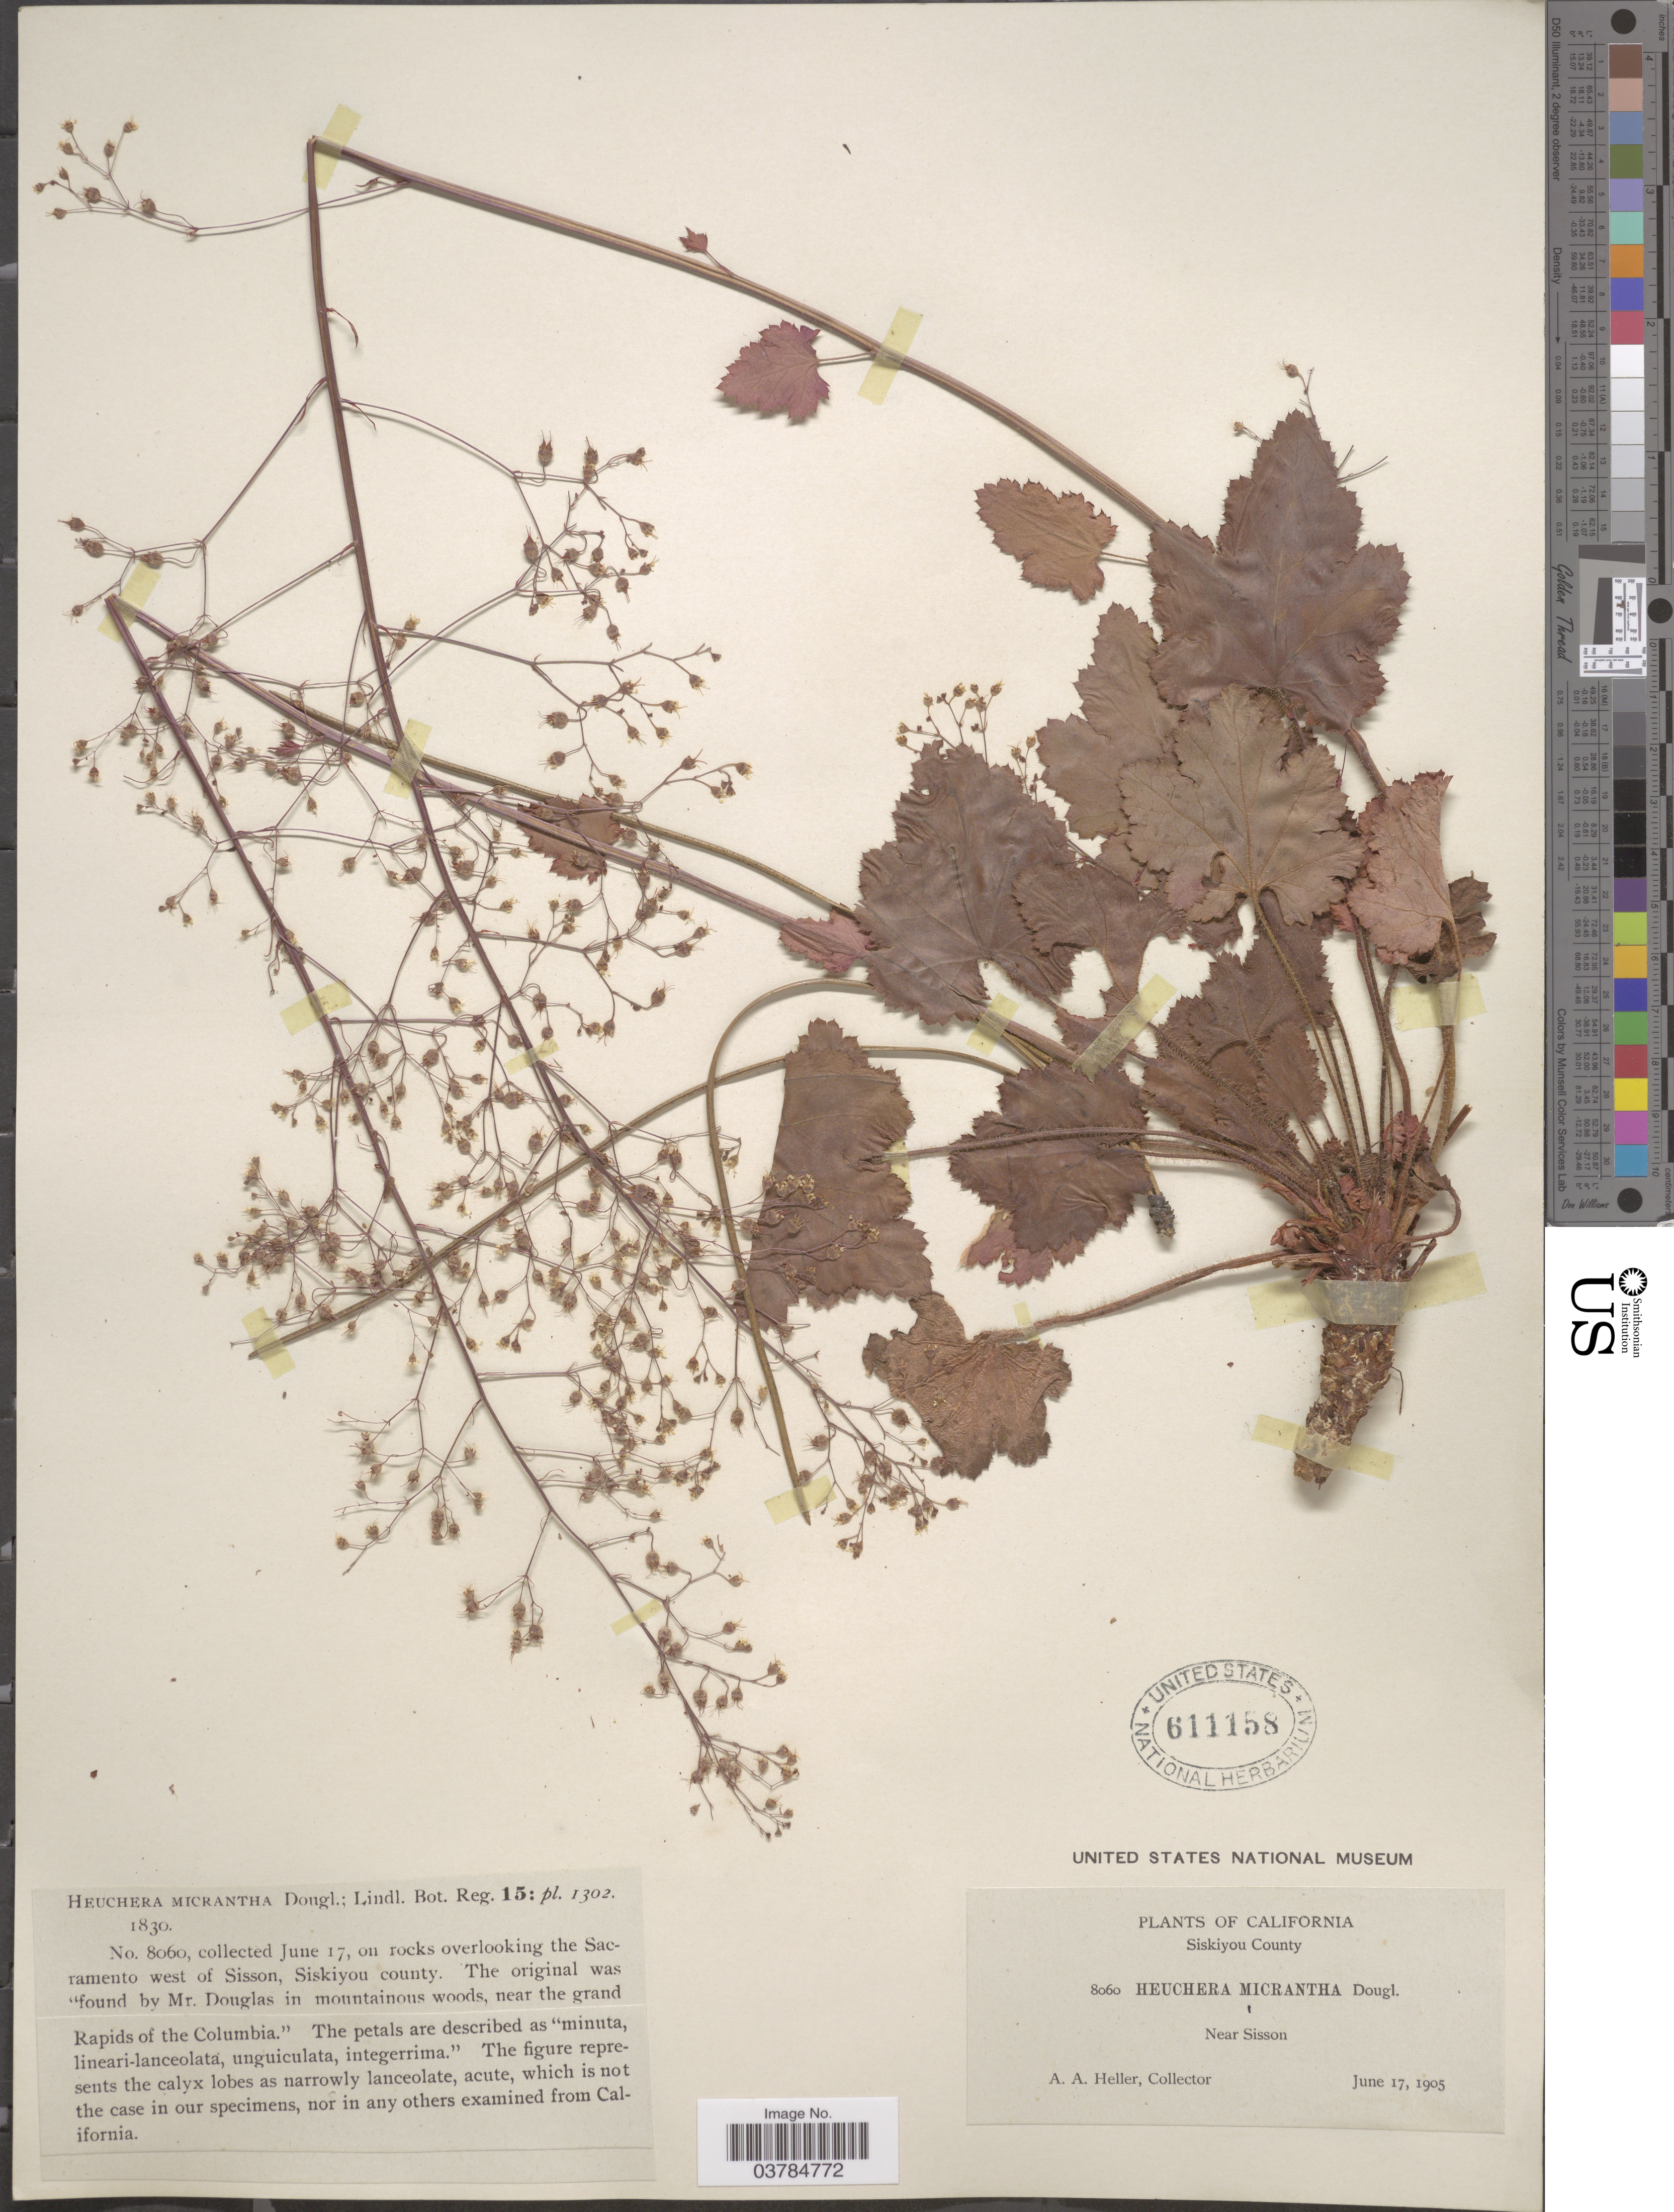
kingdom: Plantae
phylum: Tracheophyta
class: Magnoliopsida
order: Saxifragales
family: Saxifragaceae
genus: Heuchera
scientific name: Heuchera micrantha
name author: Douglas ex Lindl.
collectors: A. A. Heller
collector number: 8060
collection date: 1905-06-17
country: United States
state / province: California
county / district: Siskiyou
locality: Siskiyou County. Near Sisson. On rocks overlooking the Sacramento west of Siion.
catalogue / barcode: US 611158